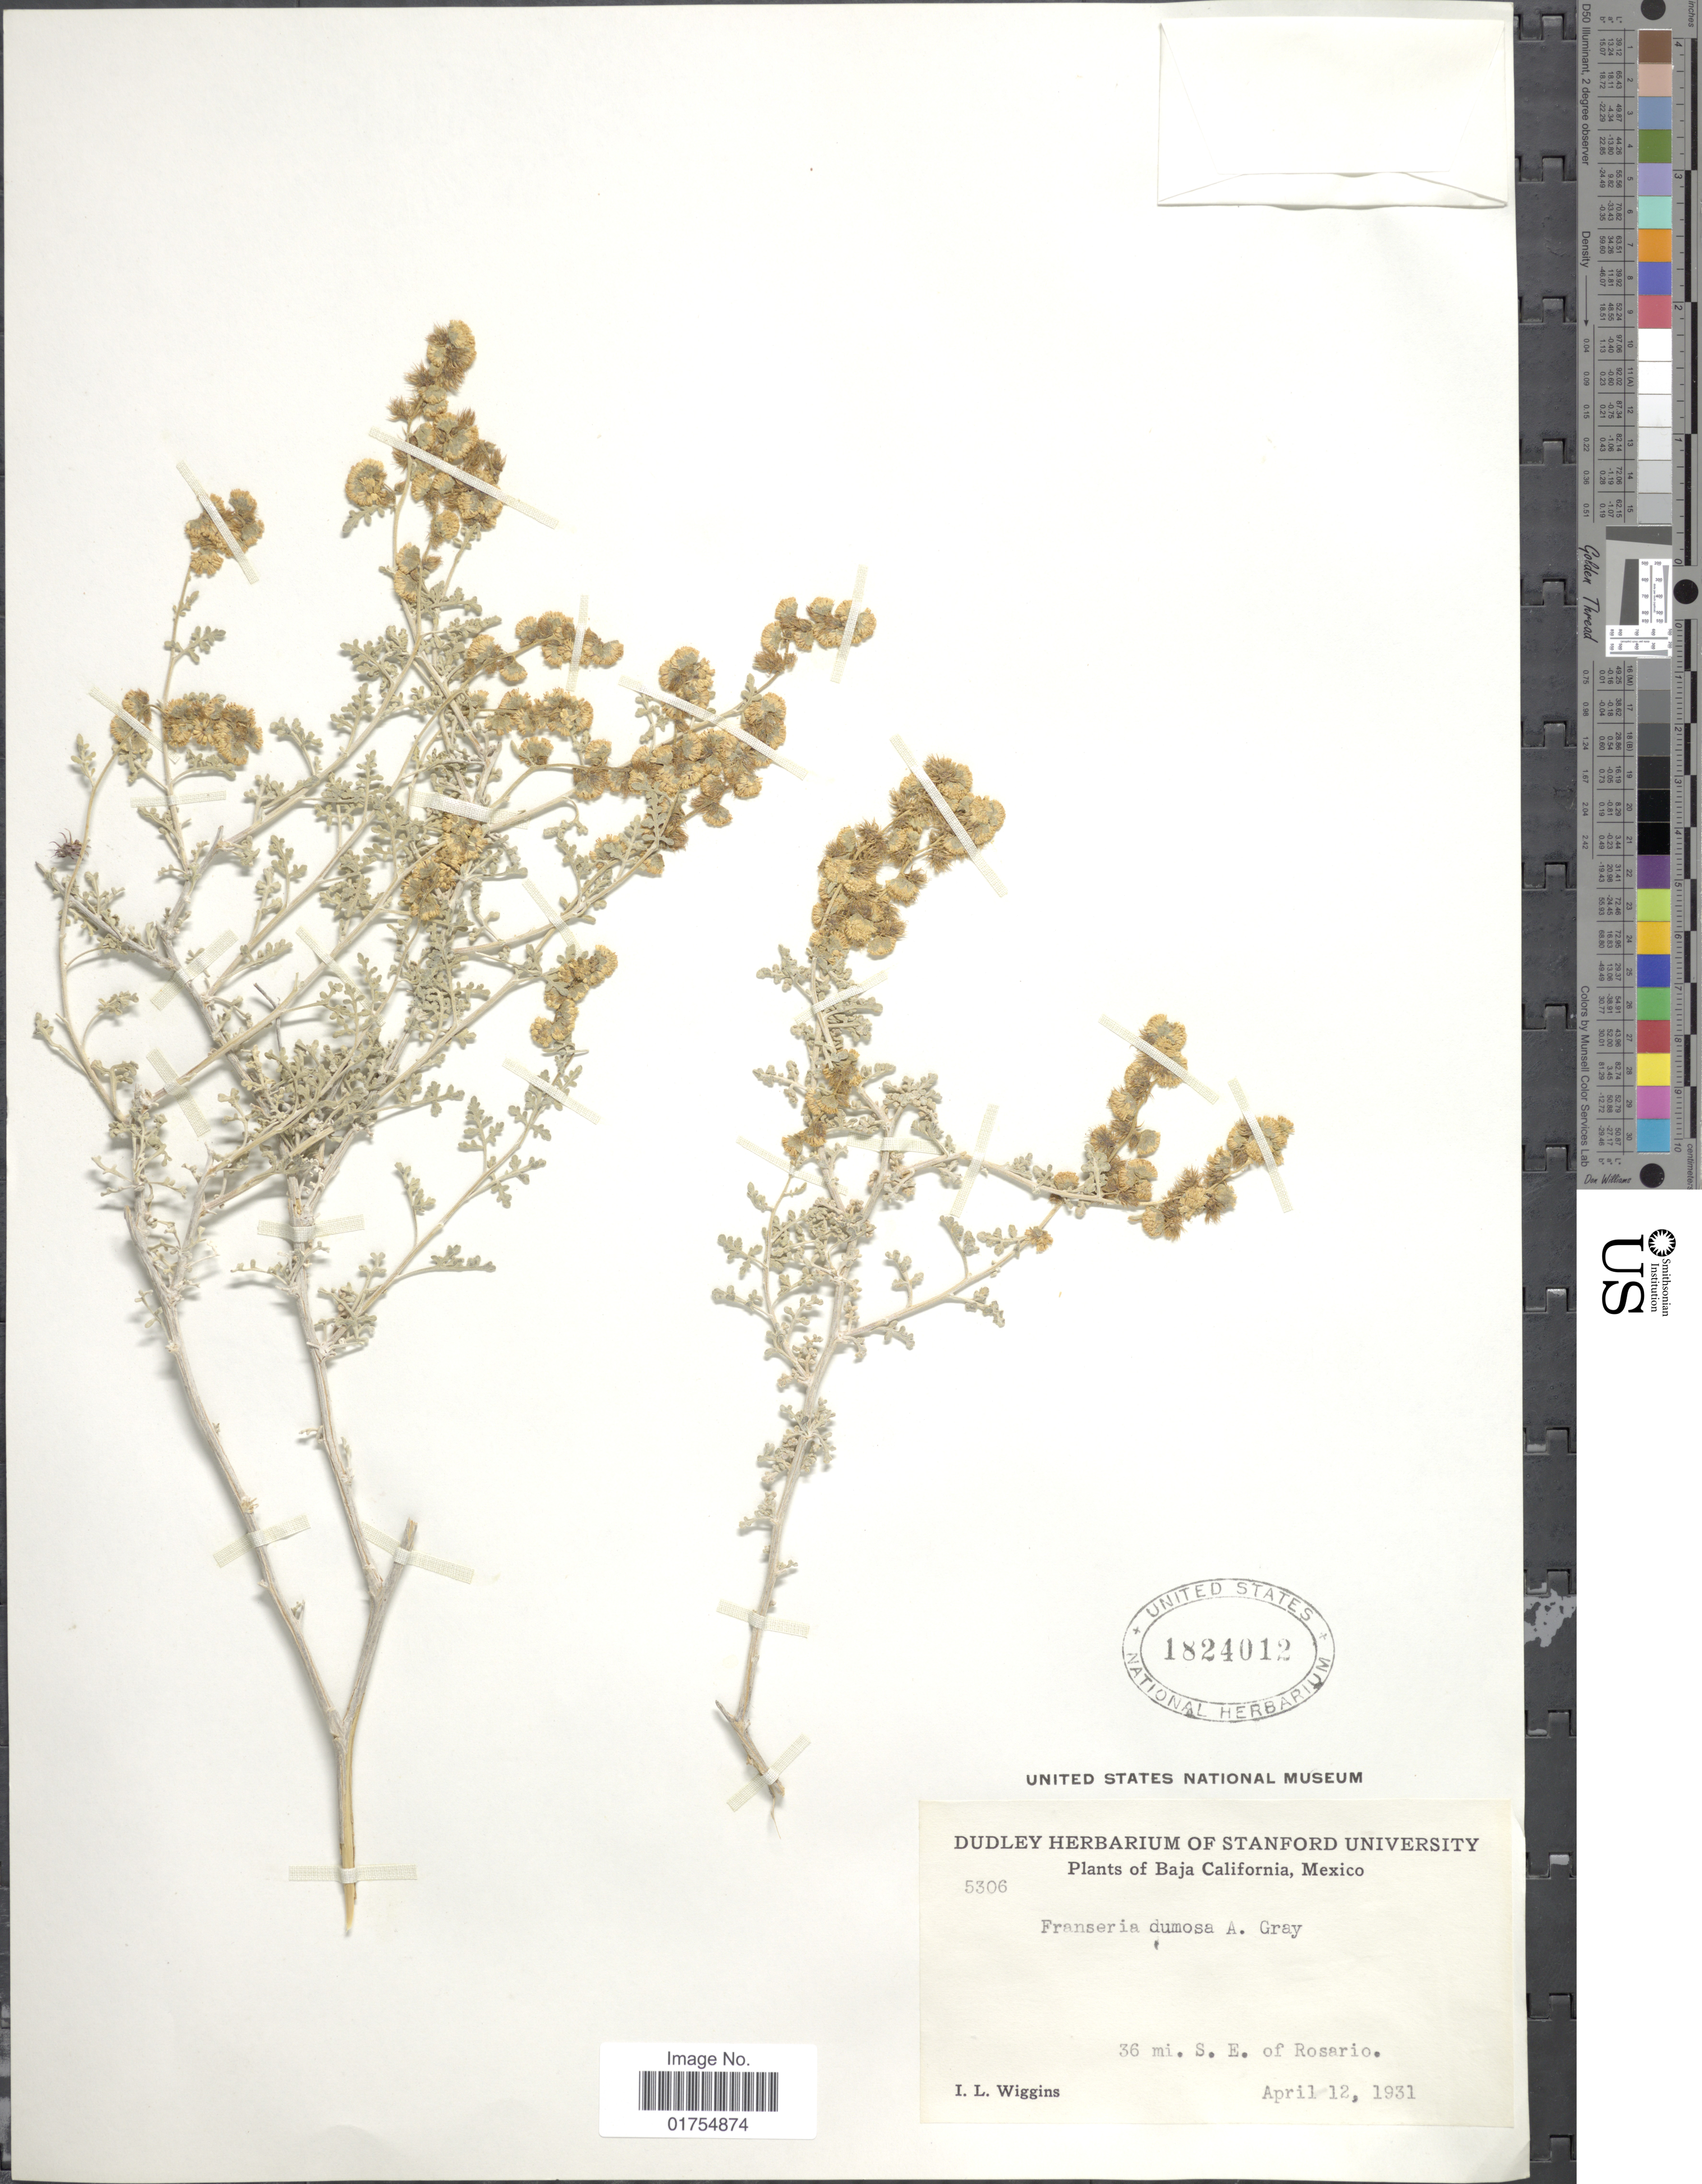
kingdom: Plantae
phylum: Tracheophyta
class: Magnoliopsida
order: Asterales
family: Asteraceae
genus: Franseria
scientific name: Franseria dumosa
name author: A. Gray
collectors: I. L. Wiggins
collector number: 5306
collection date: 1931-04-12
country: Mexico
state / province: Baja California Norte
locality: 36 mi. S. E. of Rosario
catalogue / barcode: US 1824012